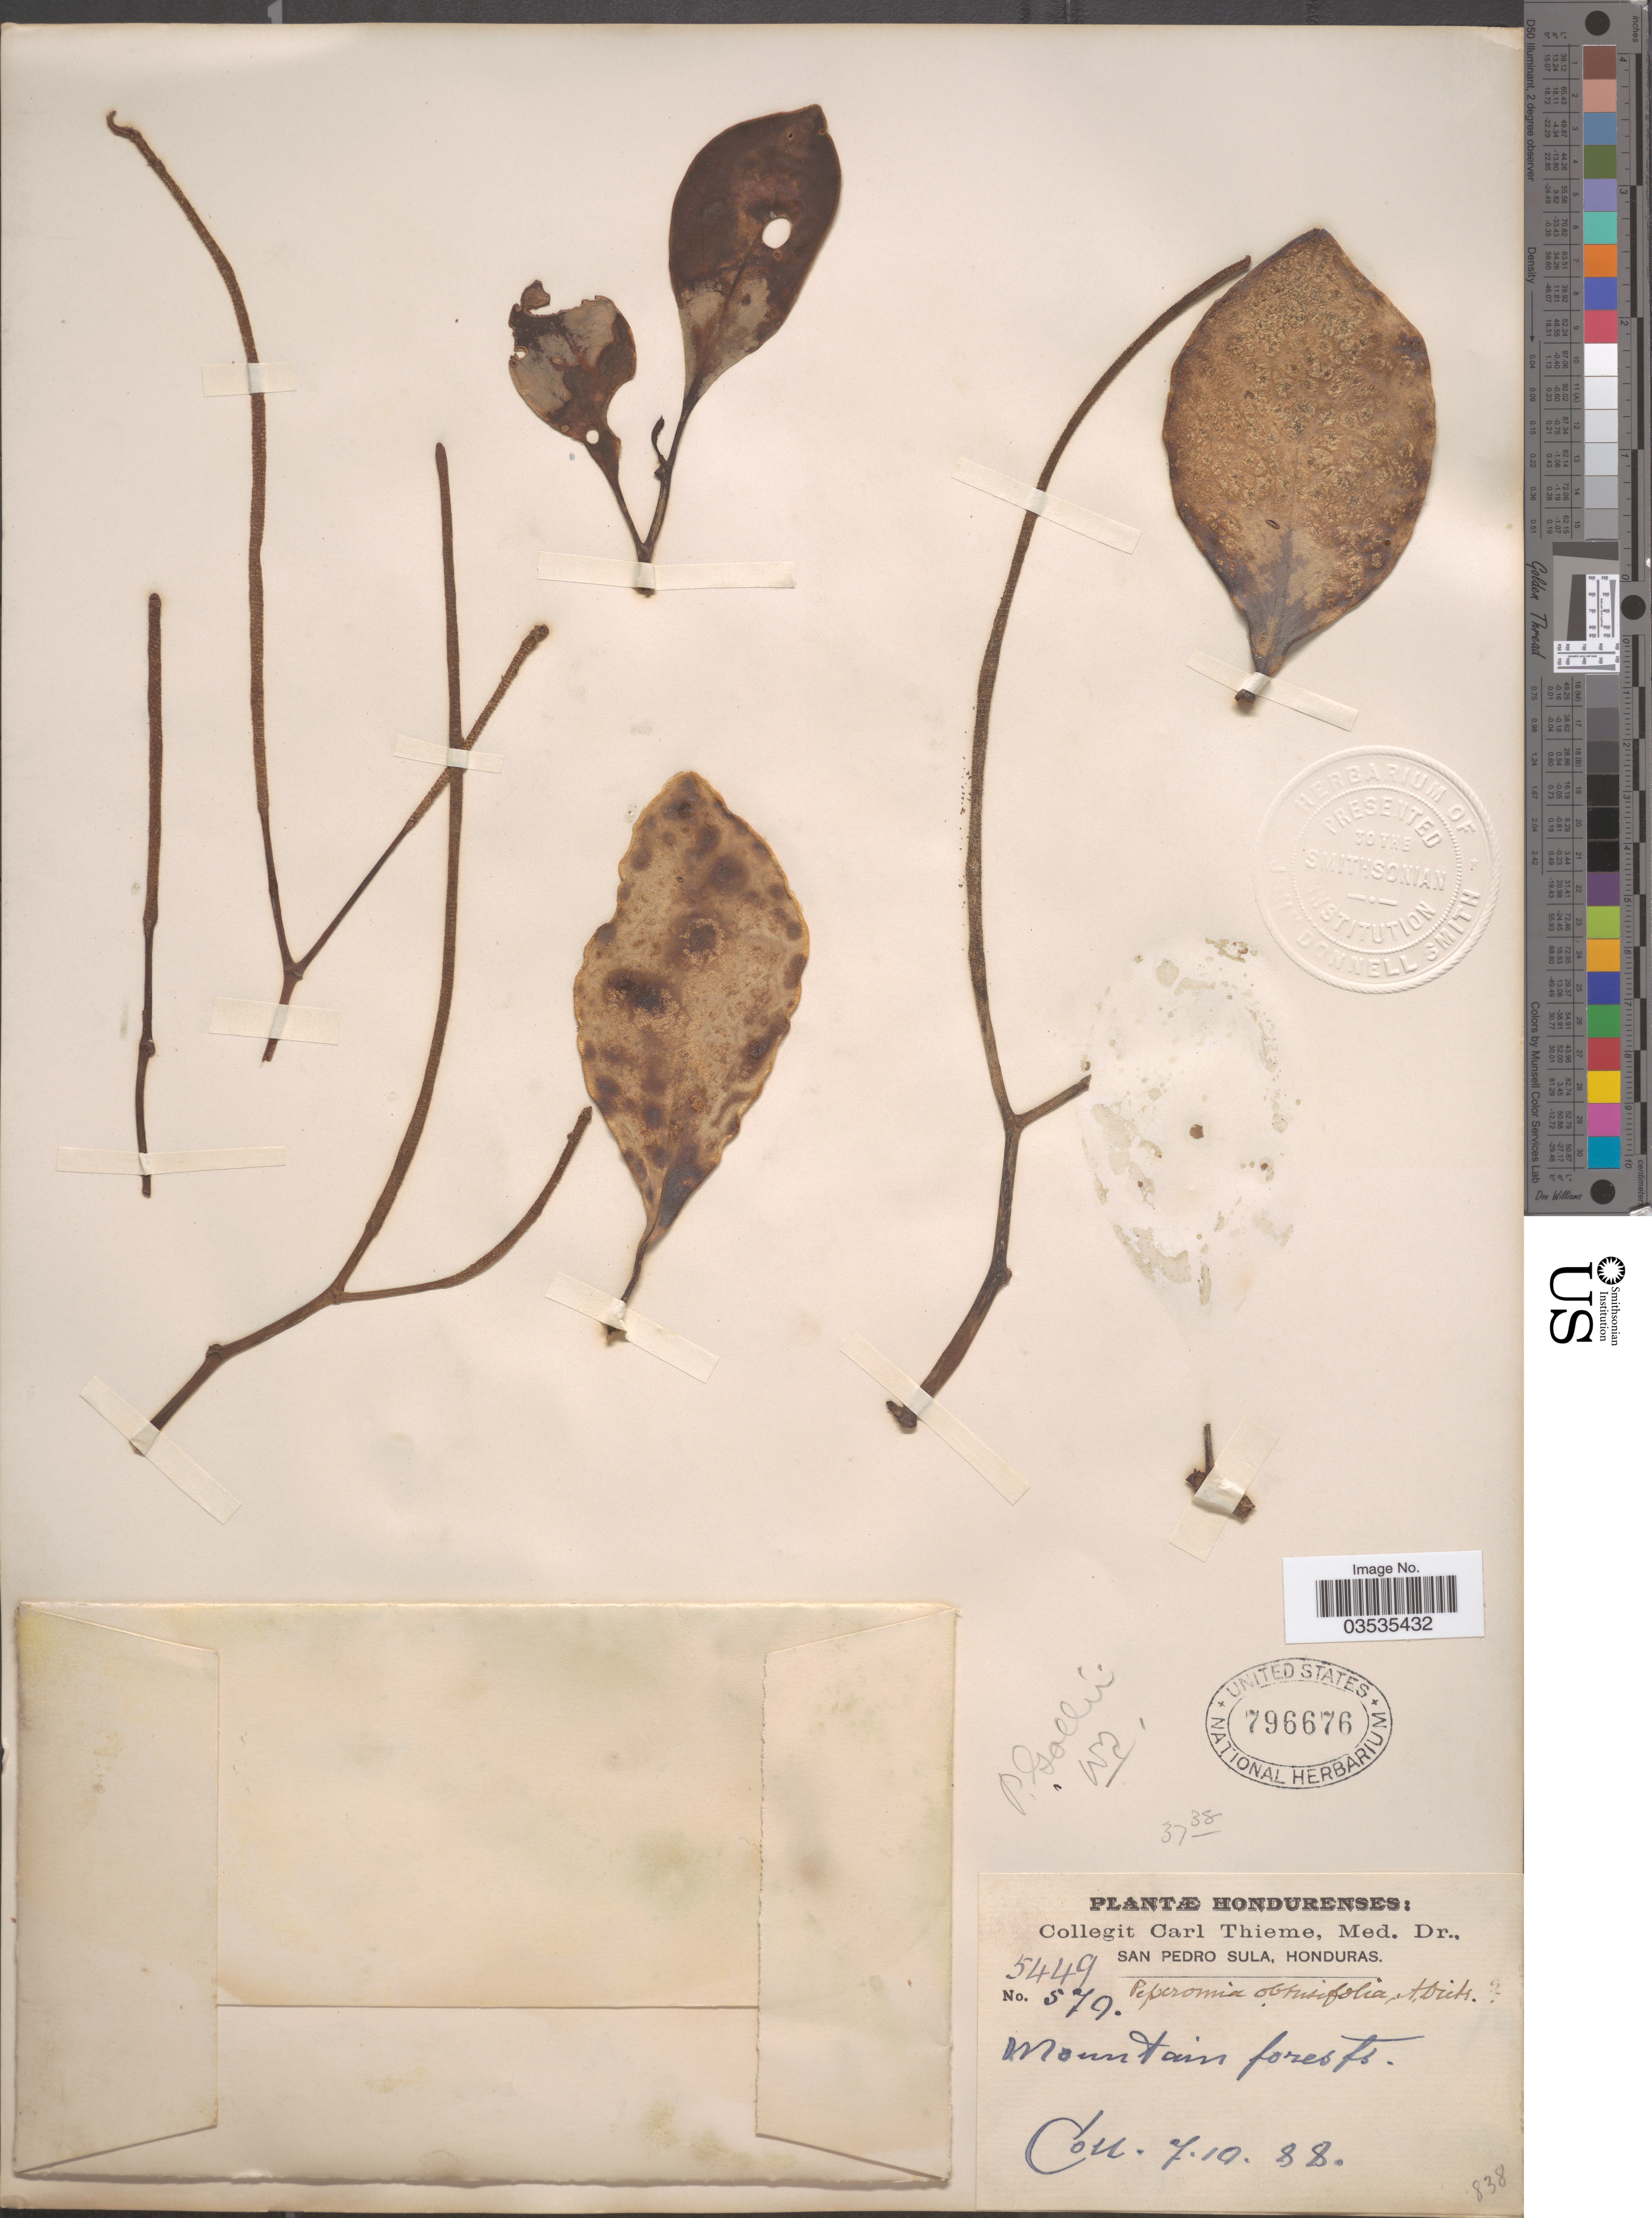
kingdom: Plantae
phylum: Tracheophyta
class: Magnoliopsida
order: Piperales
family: Piperaceae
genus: Peperomia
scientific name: Peperomia gollii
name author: Trel.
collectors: C. Thieme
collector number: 5449/579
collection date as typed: Transcribed d/m/y: 7/10/88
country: Honduras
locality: San Pedro Sula. Mountain forests.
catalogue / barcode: US 796676